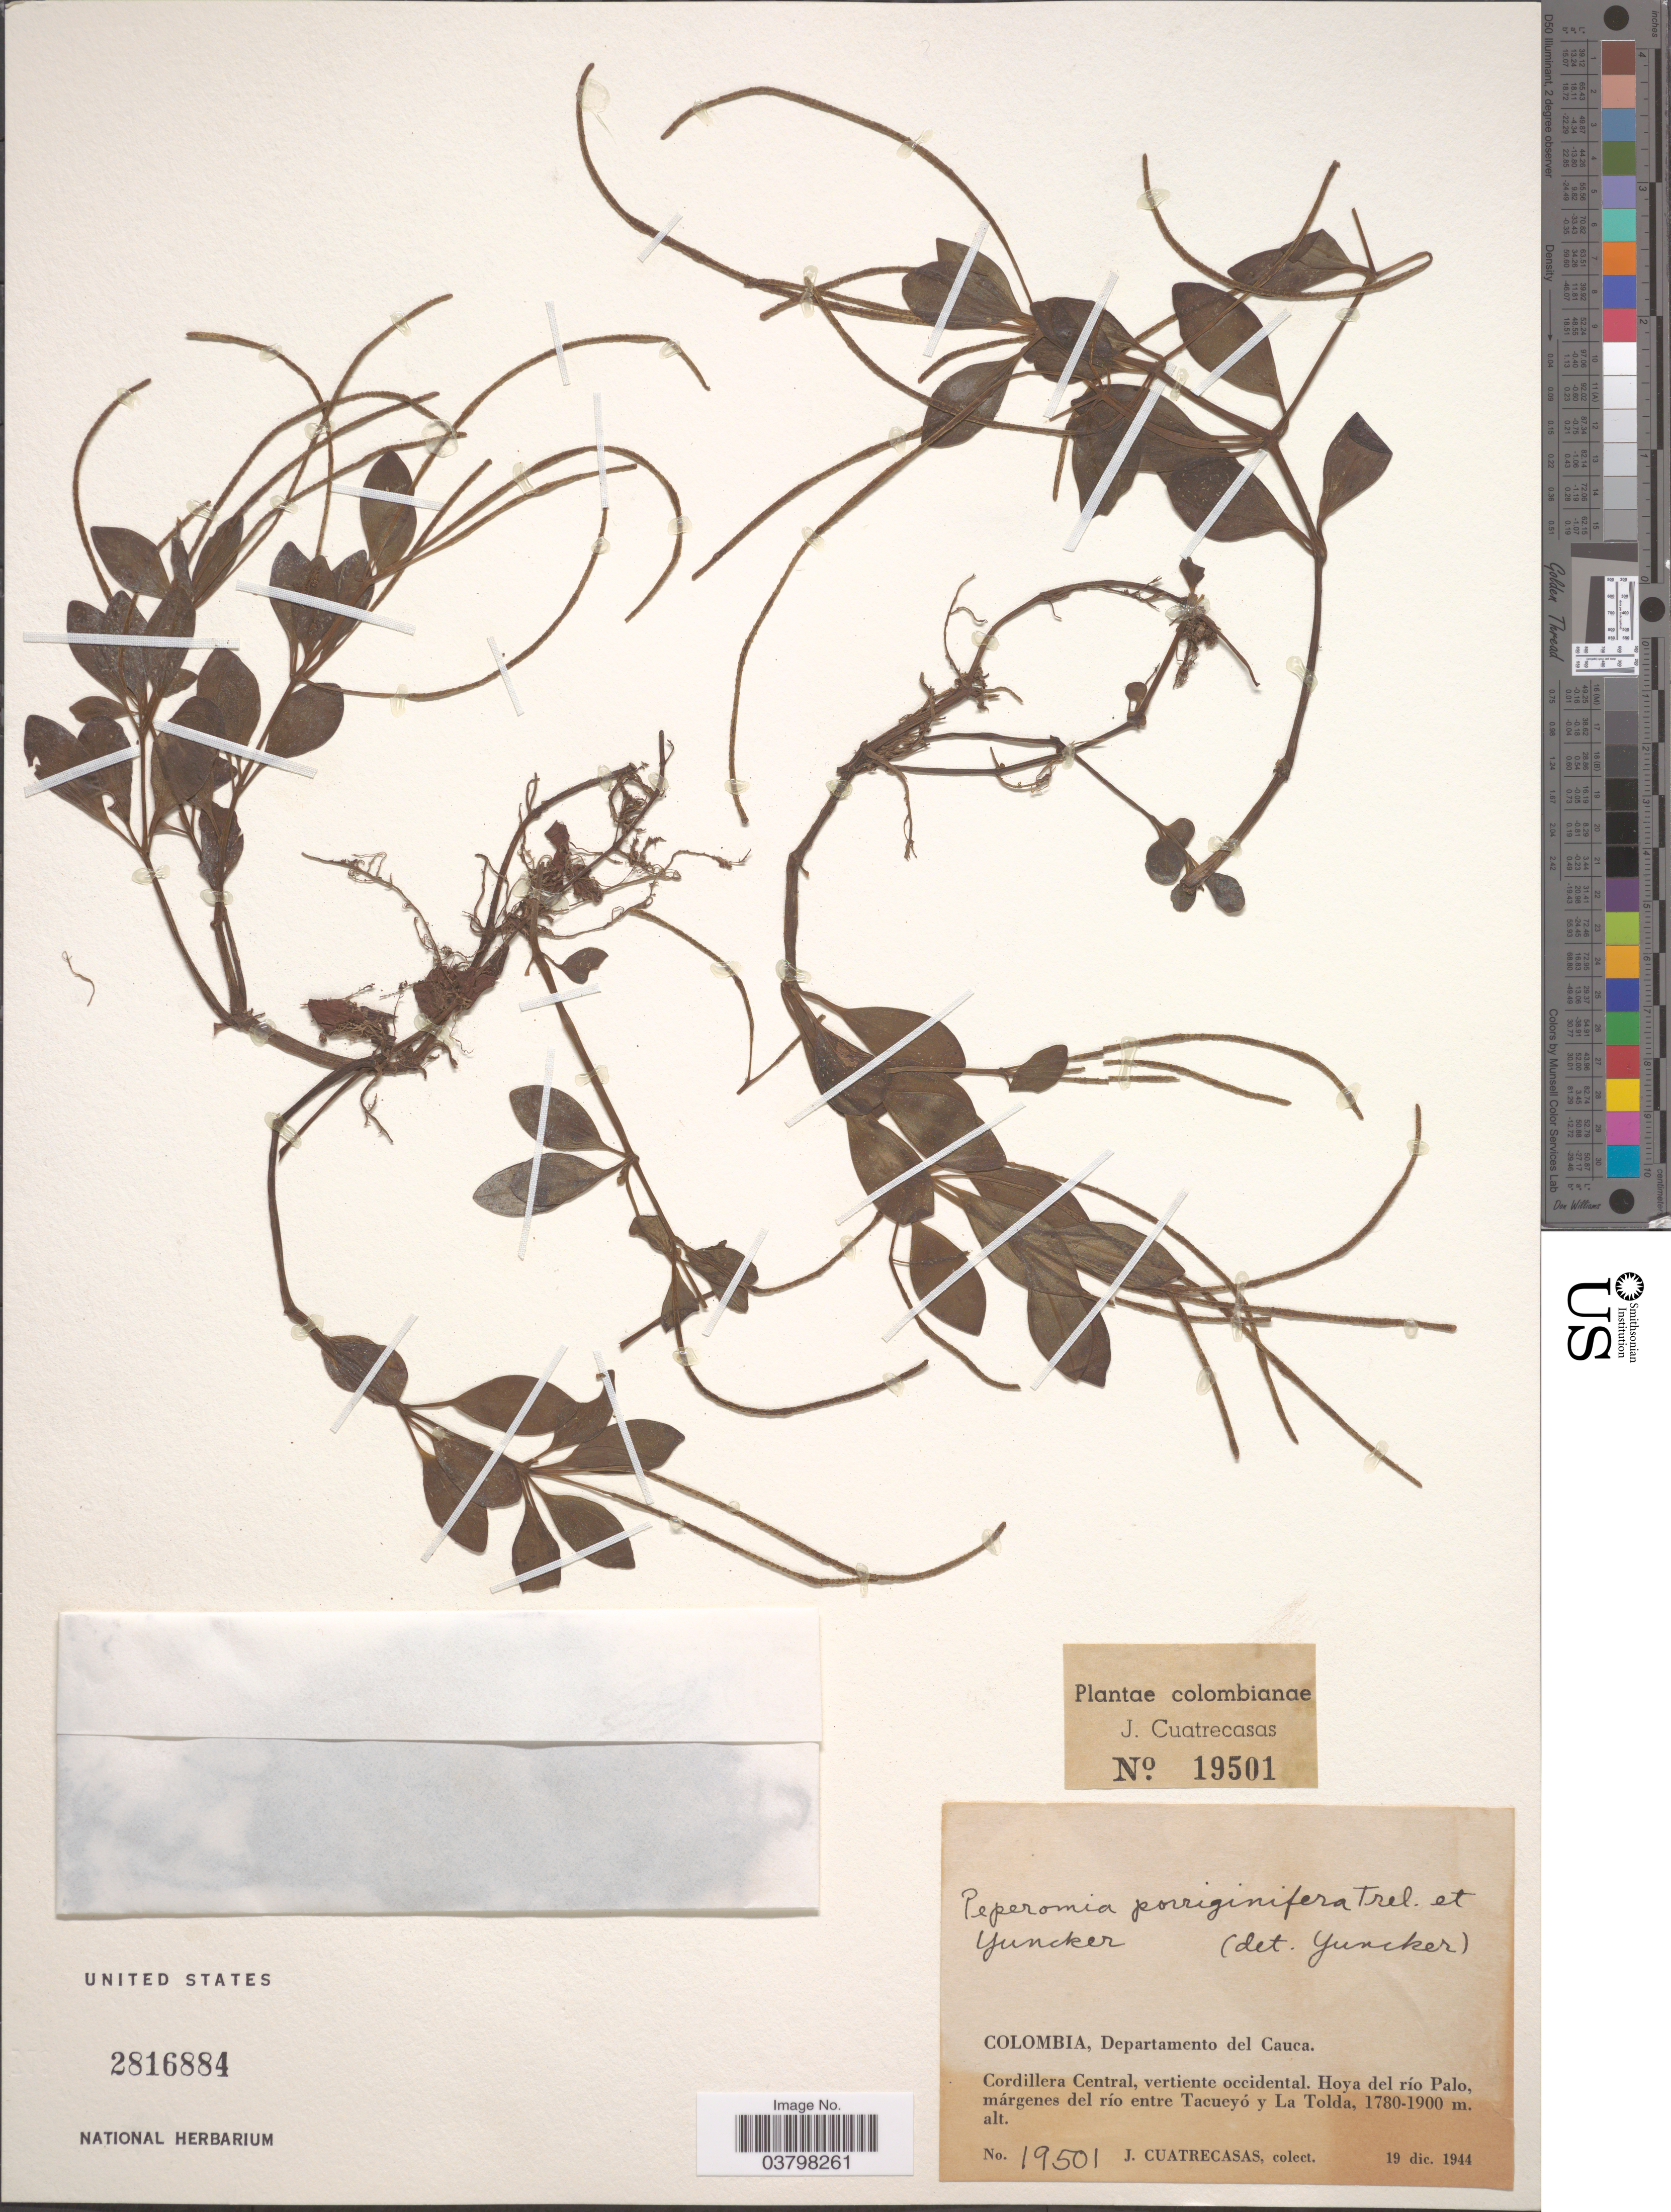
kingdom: Plantae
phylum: Tracheophyta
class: Magnoliopsida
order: Piperales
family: Piperaceae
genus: Peperomia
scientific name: Peperomia porriginifera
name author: Trel. & Yunck.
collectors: J. Cuatrecasas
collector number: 19501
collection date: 1944-12-19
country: Colombia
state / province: Cauca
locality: Departamento del Cauca. Cordillera Central, vertiente occidental. Hoya del río Palo, márgenes del río entre Tacueyó y La Tolda.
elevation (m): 1780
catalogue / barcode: US 2816884